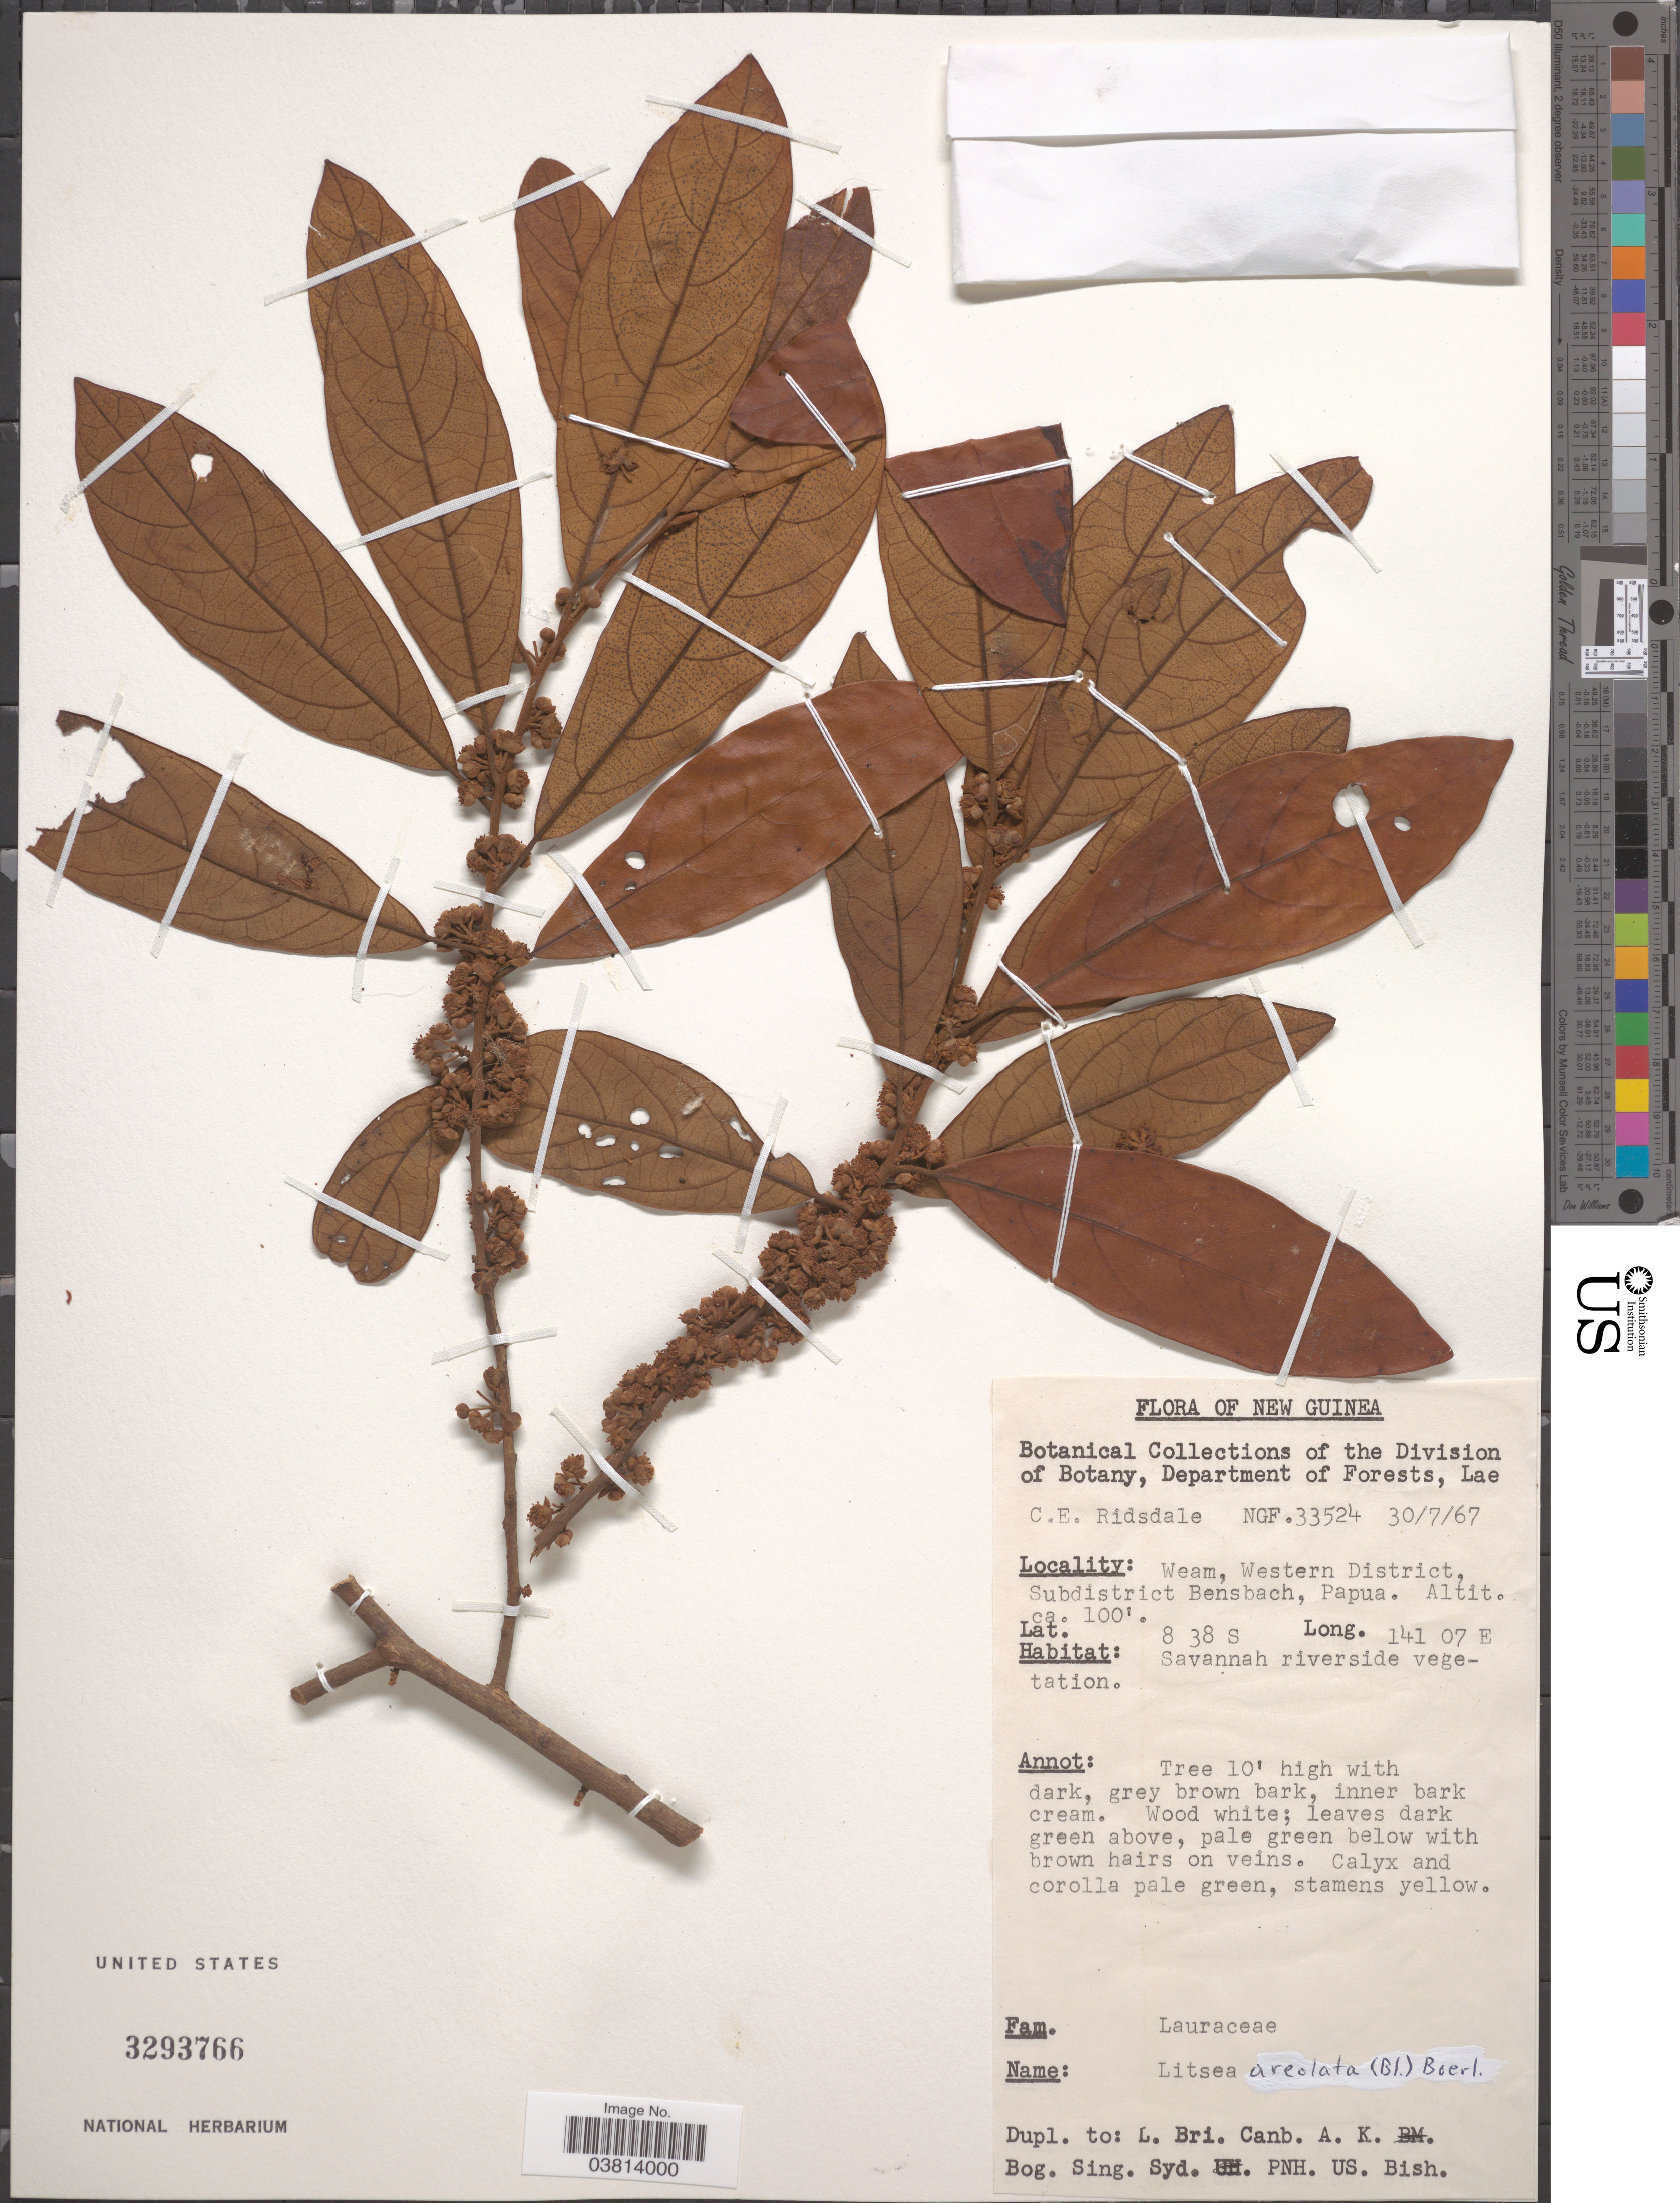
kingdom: Plantae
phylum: Tracheophyta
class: Magnoliopsida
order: Laurales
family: Lauraceae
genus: Litsea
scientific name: Litsea areolata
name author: Boerl.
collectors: C. E. Ridsdale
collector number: NGF33524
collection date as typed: Transcribed d/m/y: 30/7/67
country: Papua New Guinea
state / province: Manus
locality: New Guinea. Weam, Western District, Subdistrict Bensbach, Papua.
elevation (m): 30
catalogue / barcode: US 3293766